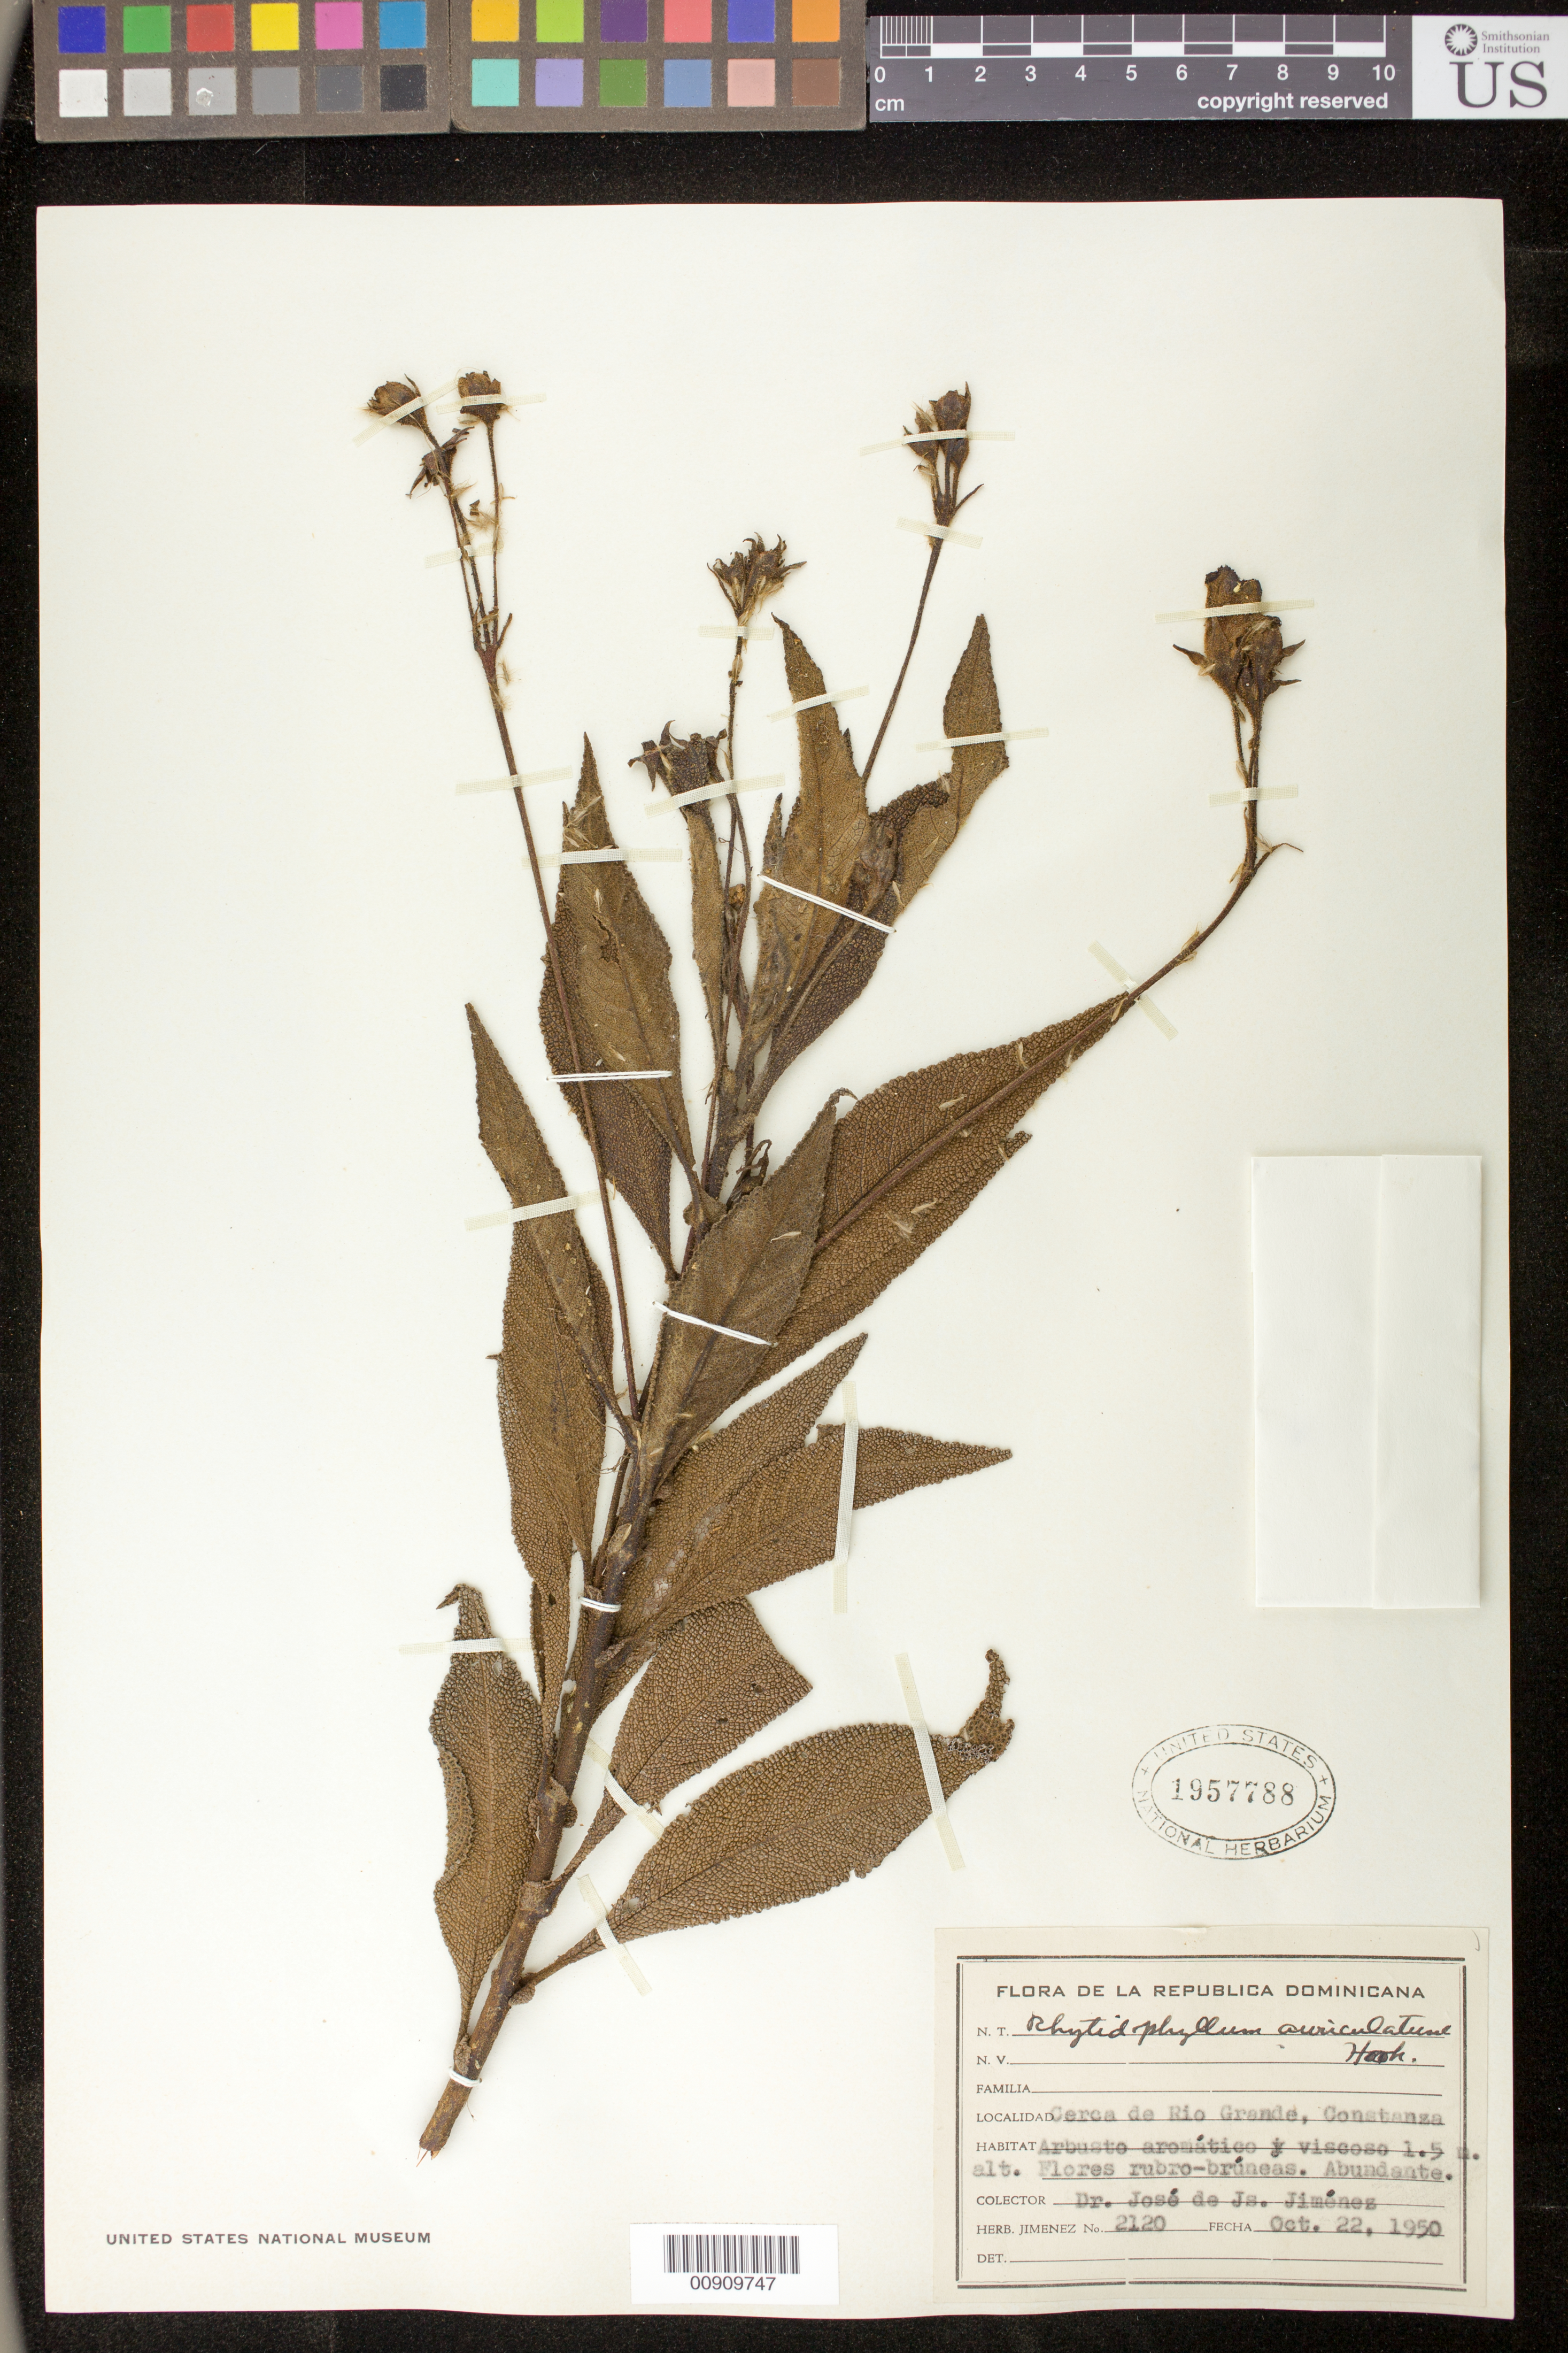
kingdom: Plantae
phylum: Tracheophyta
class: Magnoliopsida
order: Lamiales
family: Gesneriaceae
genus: Rhytidophyllum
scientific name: Rhytidophyllum auriculatum var. angustatum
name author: Urb.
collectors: J. J. Jiménez Almonte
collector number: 2120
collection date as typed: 22 Oct 1950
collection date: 1950-10-22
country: Dominican Republic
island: Hispaniola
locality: Cerca de Rio Grande, Constanza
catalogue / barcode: US 1957788